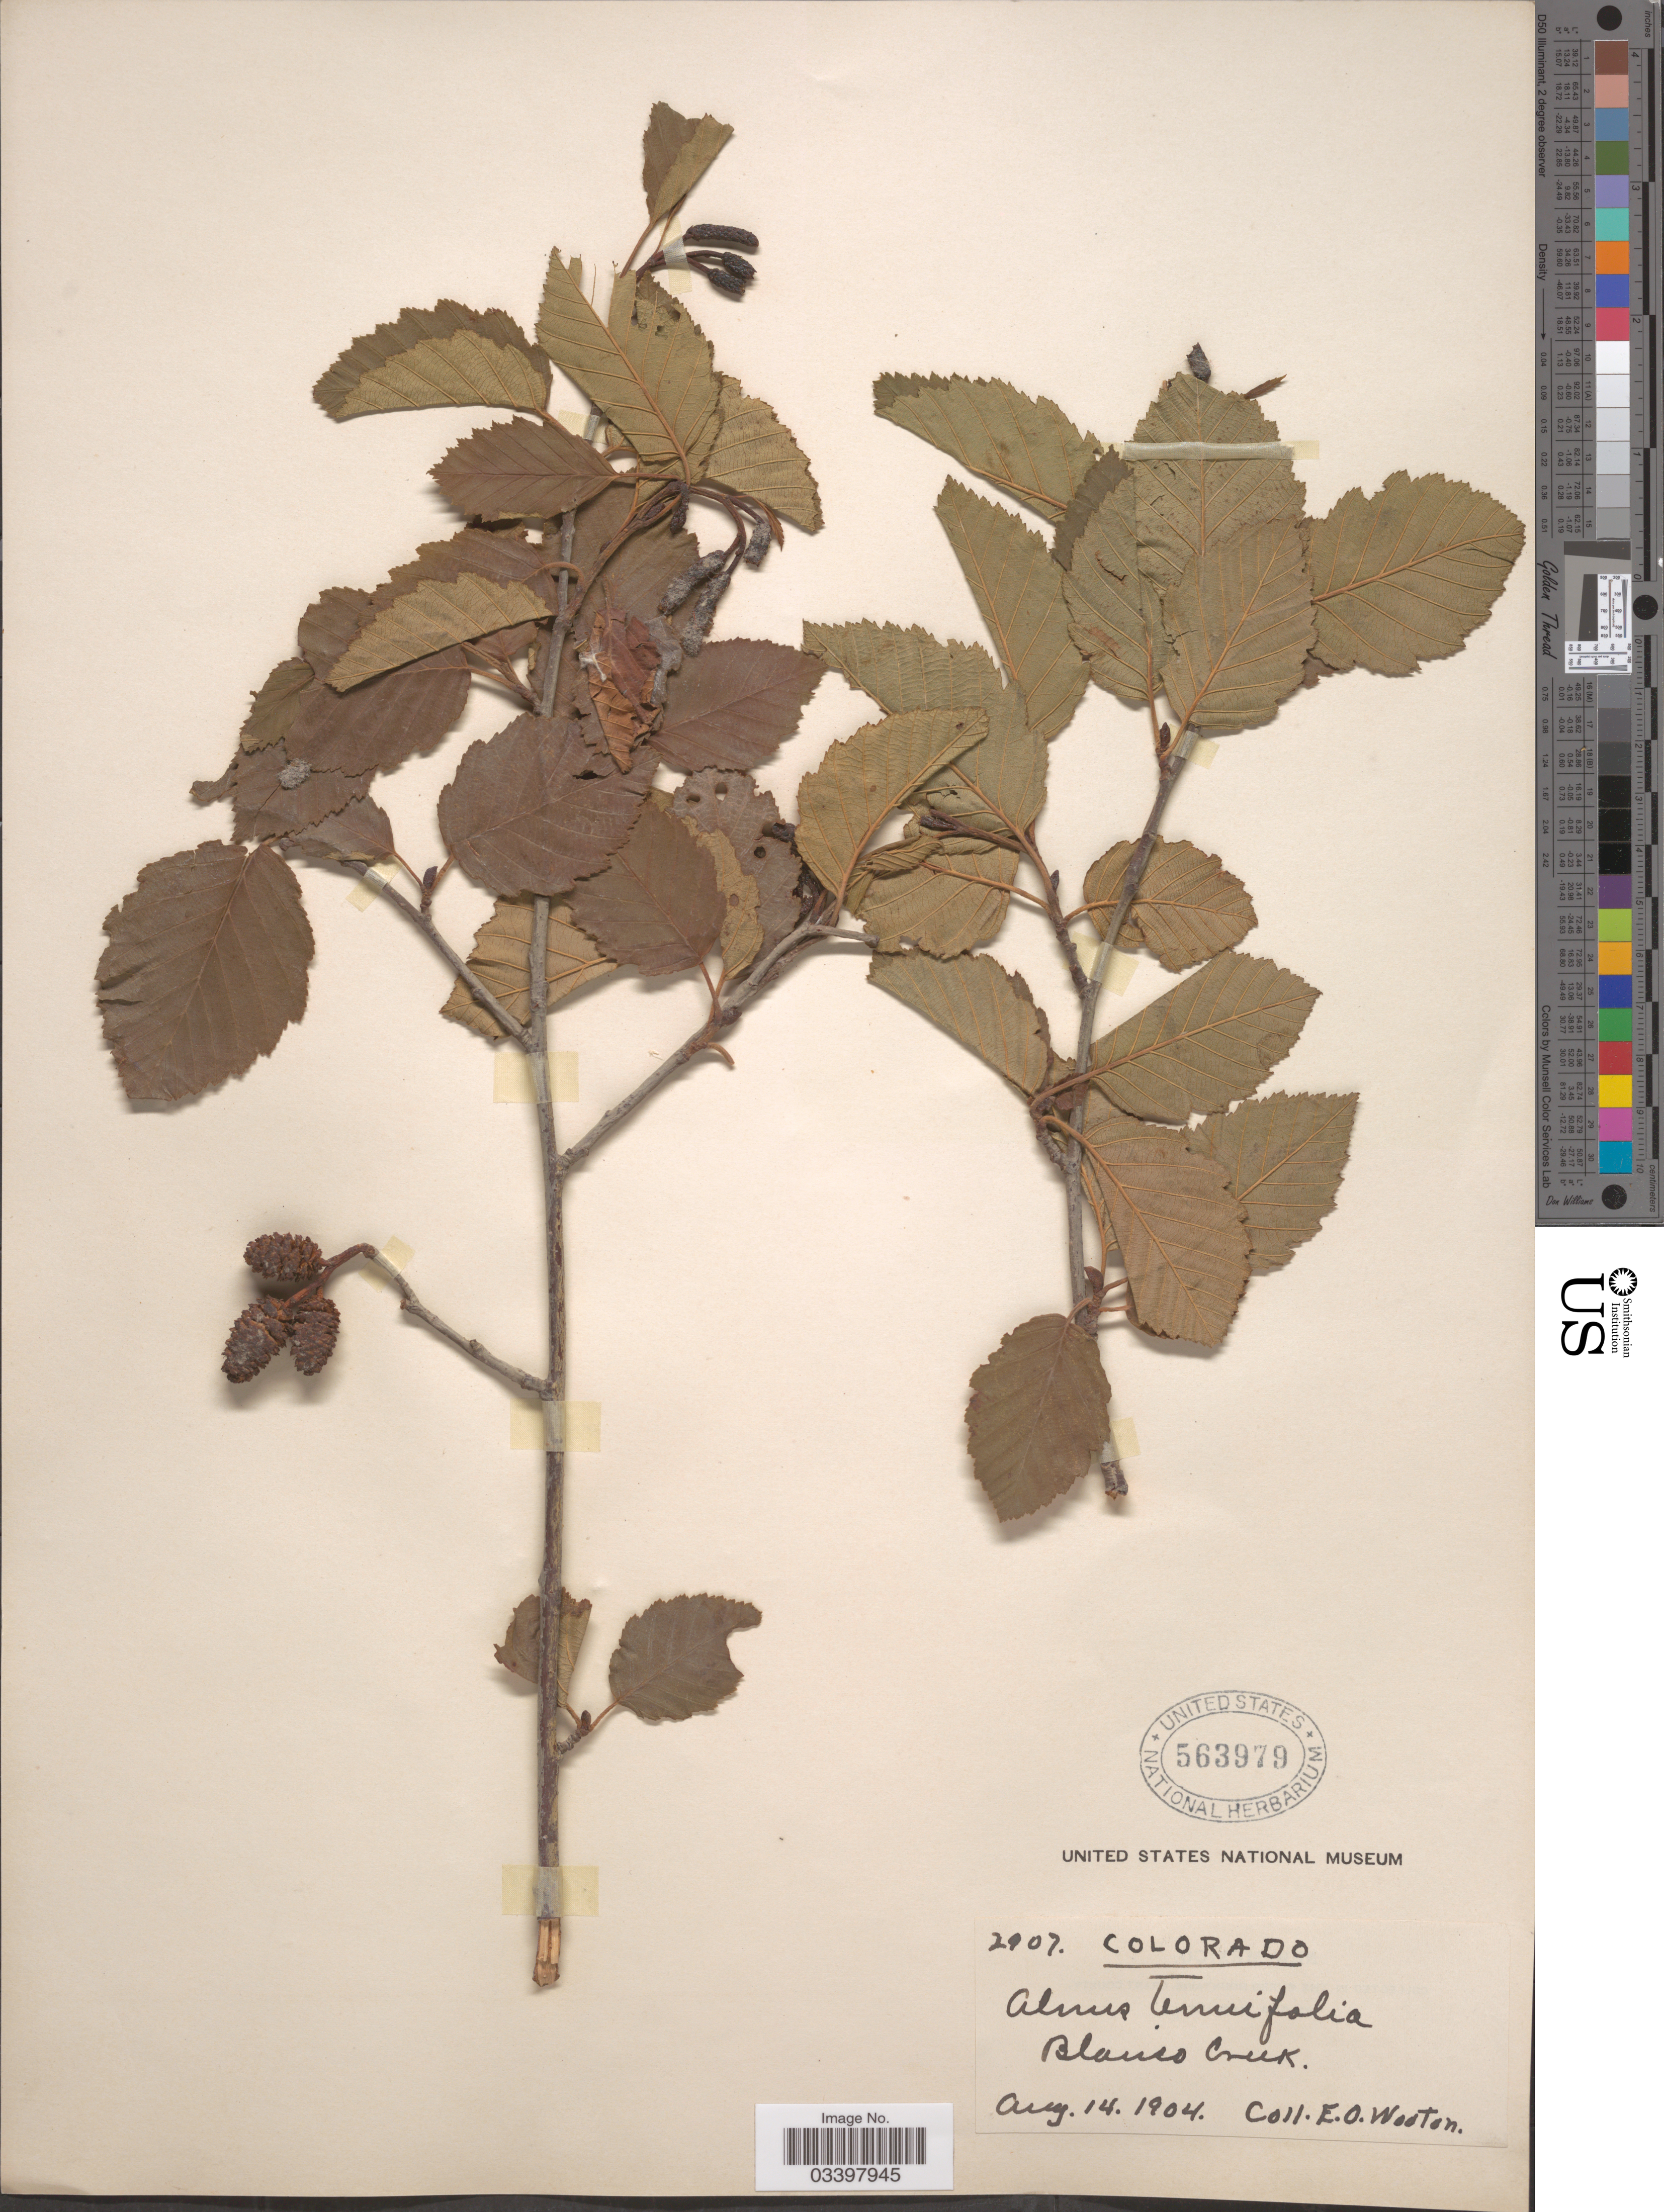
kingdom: Plantae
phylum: Tracheophyta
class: Magnoliopsida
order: Fagales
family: Betulaceae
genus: Alnus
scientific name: Alnus tenuifolia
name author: Nutt.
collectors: E. O. Wooton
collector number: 2907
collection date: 1904-08-14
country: United States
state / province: Colorado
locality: Blanco Creek.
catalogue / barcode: US 563979